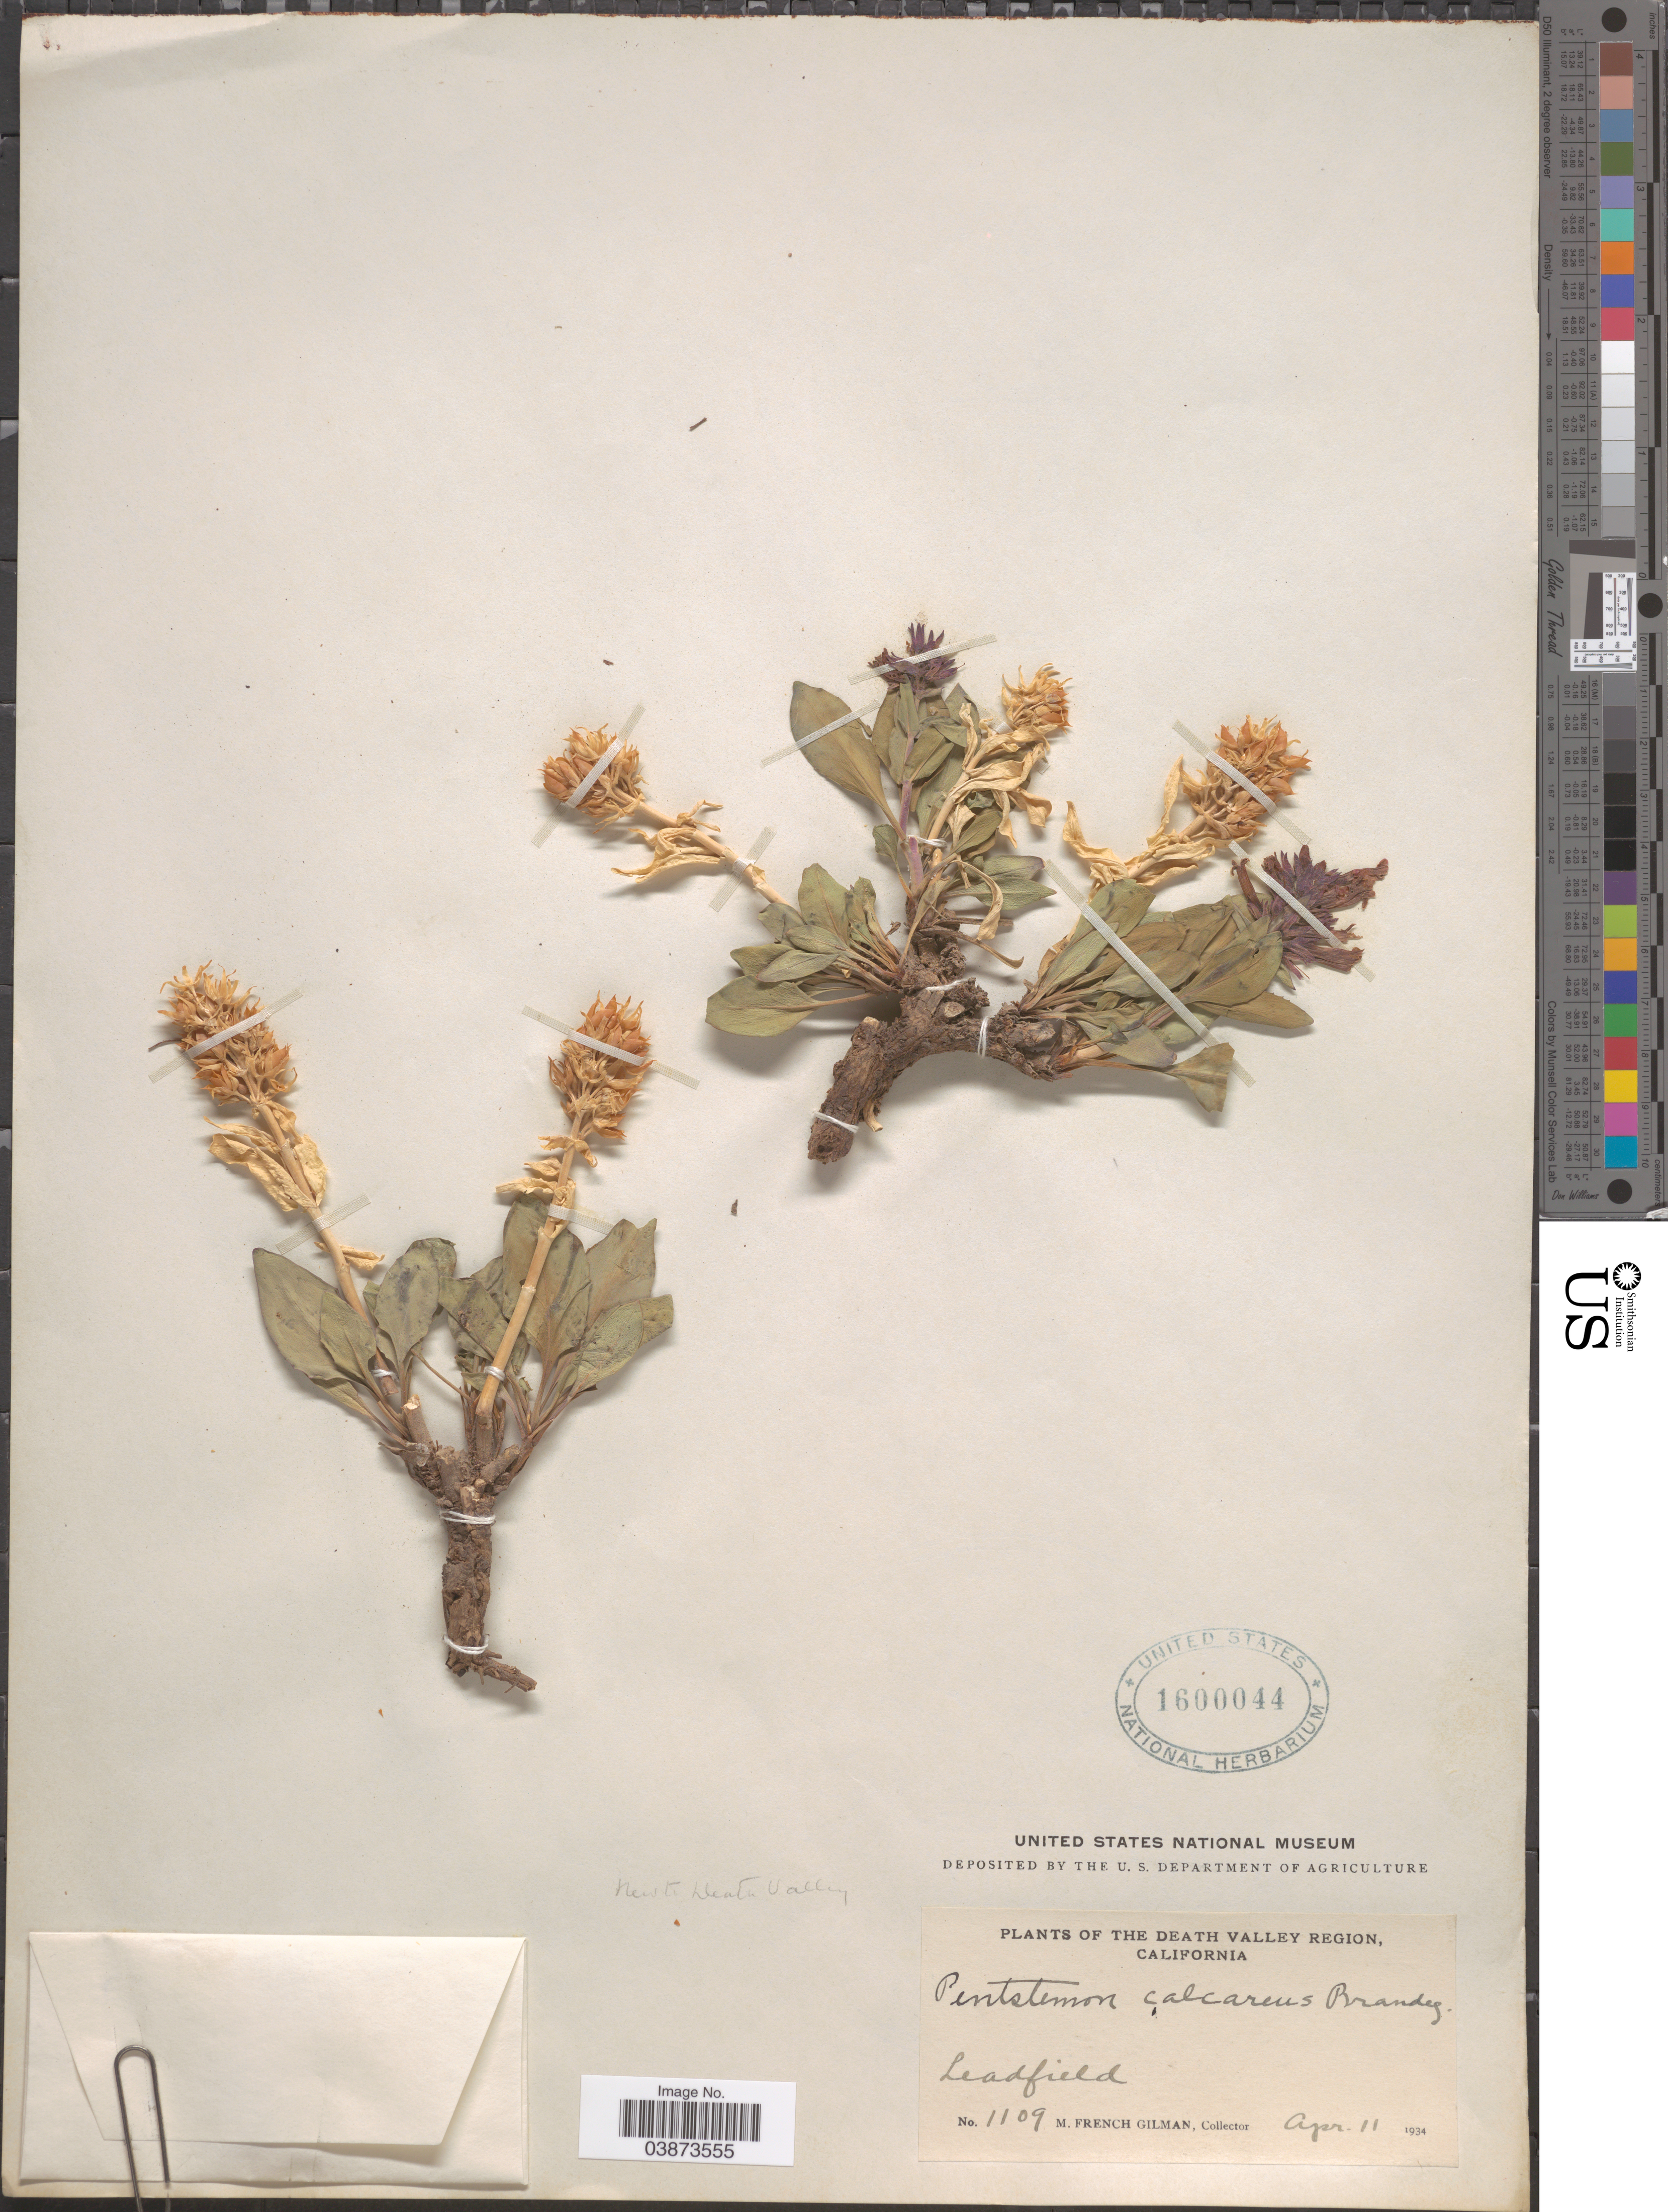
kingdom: Plantae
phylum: Tracheophyta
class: Magnoliopsida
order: Lamiales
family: Plantaginaceae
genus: Penstemon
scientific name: Penstemon calcareus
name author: M.E. Jones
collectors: M. F. Gilman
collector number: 1109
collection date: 1934-04-11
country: United States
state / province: California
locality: The Death Valley Region. Leadfield.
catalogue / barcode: US 1600044